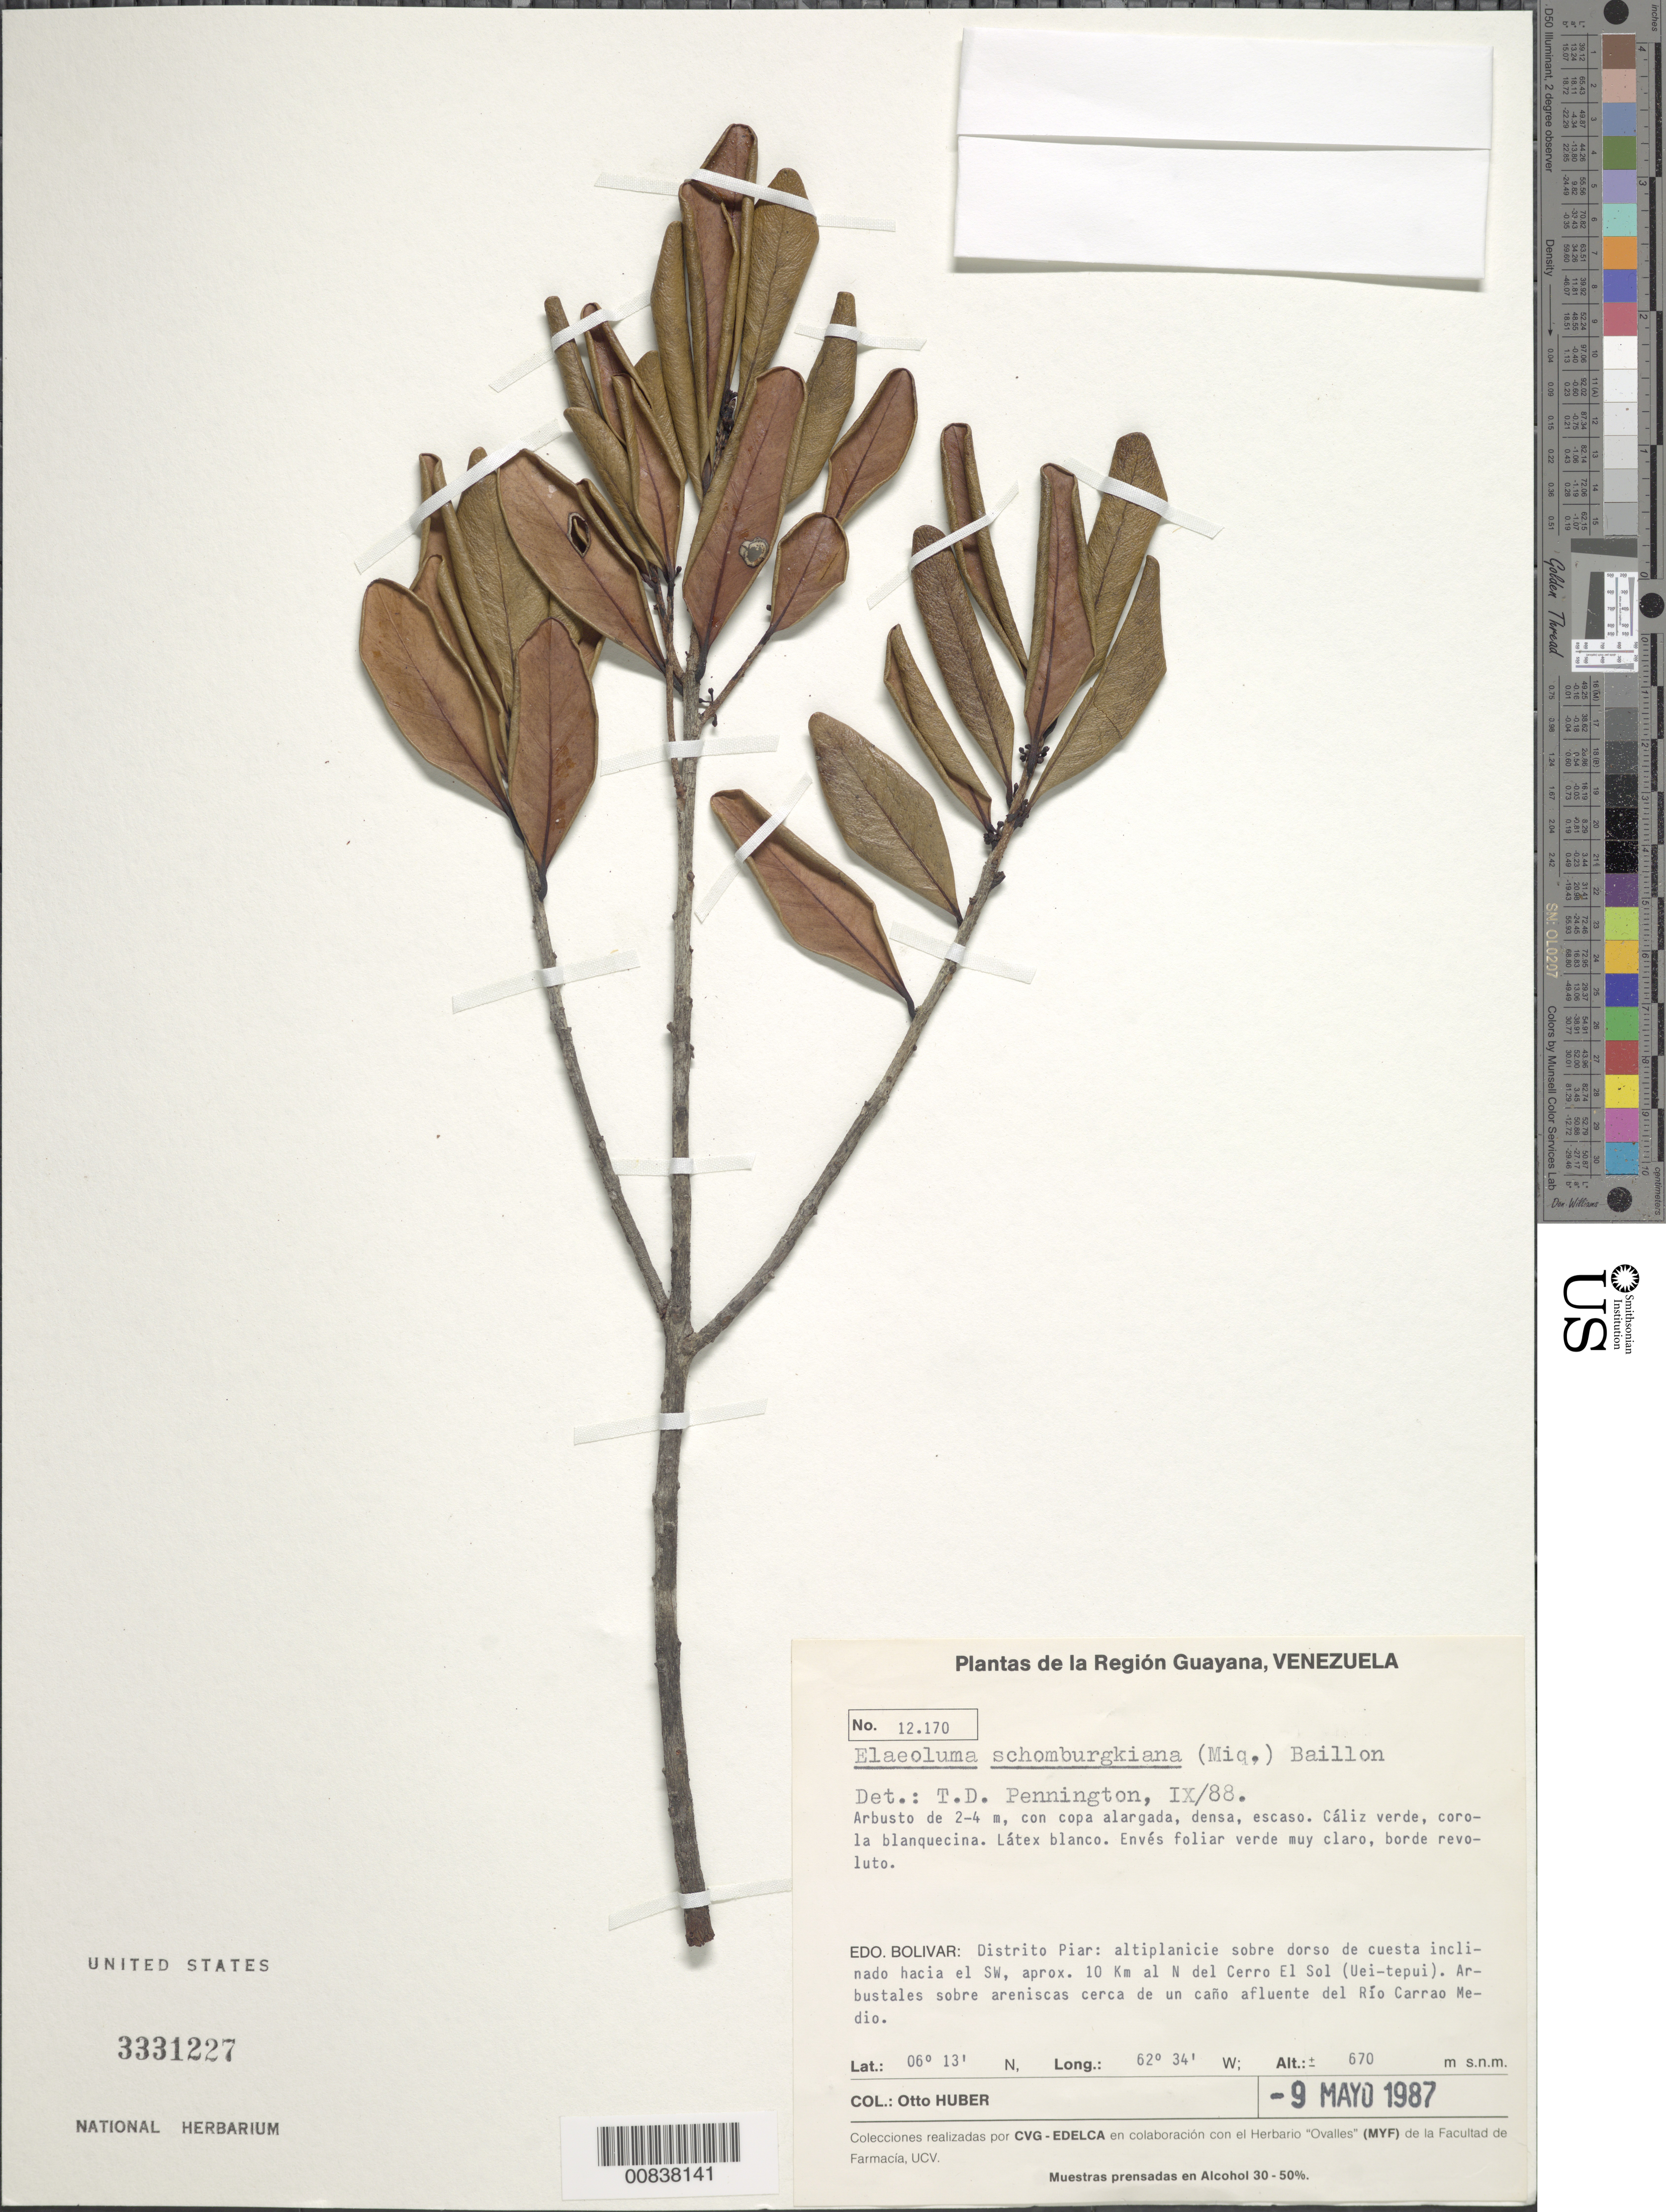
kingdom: Plantae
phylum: Tracheophyta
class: Magnoliopsida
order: Ericales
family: Sapotaceae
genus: Elaeoluma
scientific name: Elaeoluma schomburgkiana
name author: (Miq.) Baill.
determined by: Pennington, T. D., (K)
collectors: O. Huber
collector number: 12170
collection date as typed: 9-May-87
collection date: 1987-05-09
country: Venezuela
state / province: Bolívar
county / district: Piar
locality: Cerro El Sol (Uei-tepuí), aprox. 10 km al N, caño afluente del Río Carrao Medio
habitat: Altiplanicie sobre dorso de cuesta inclinado hacia el SW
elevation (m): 670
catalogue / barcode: US 3331227